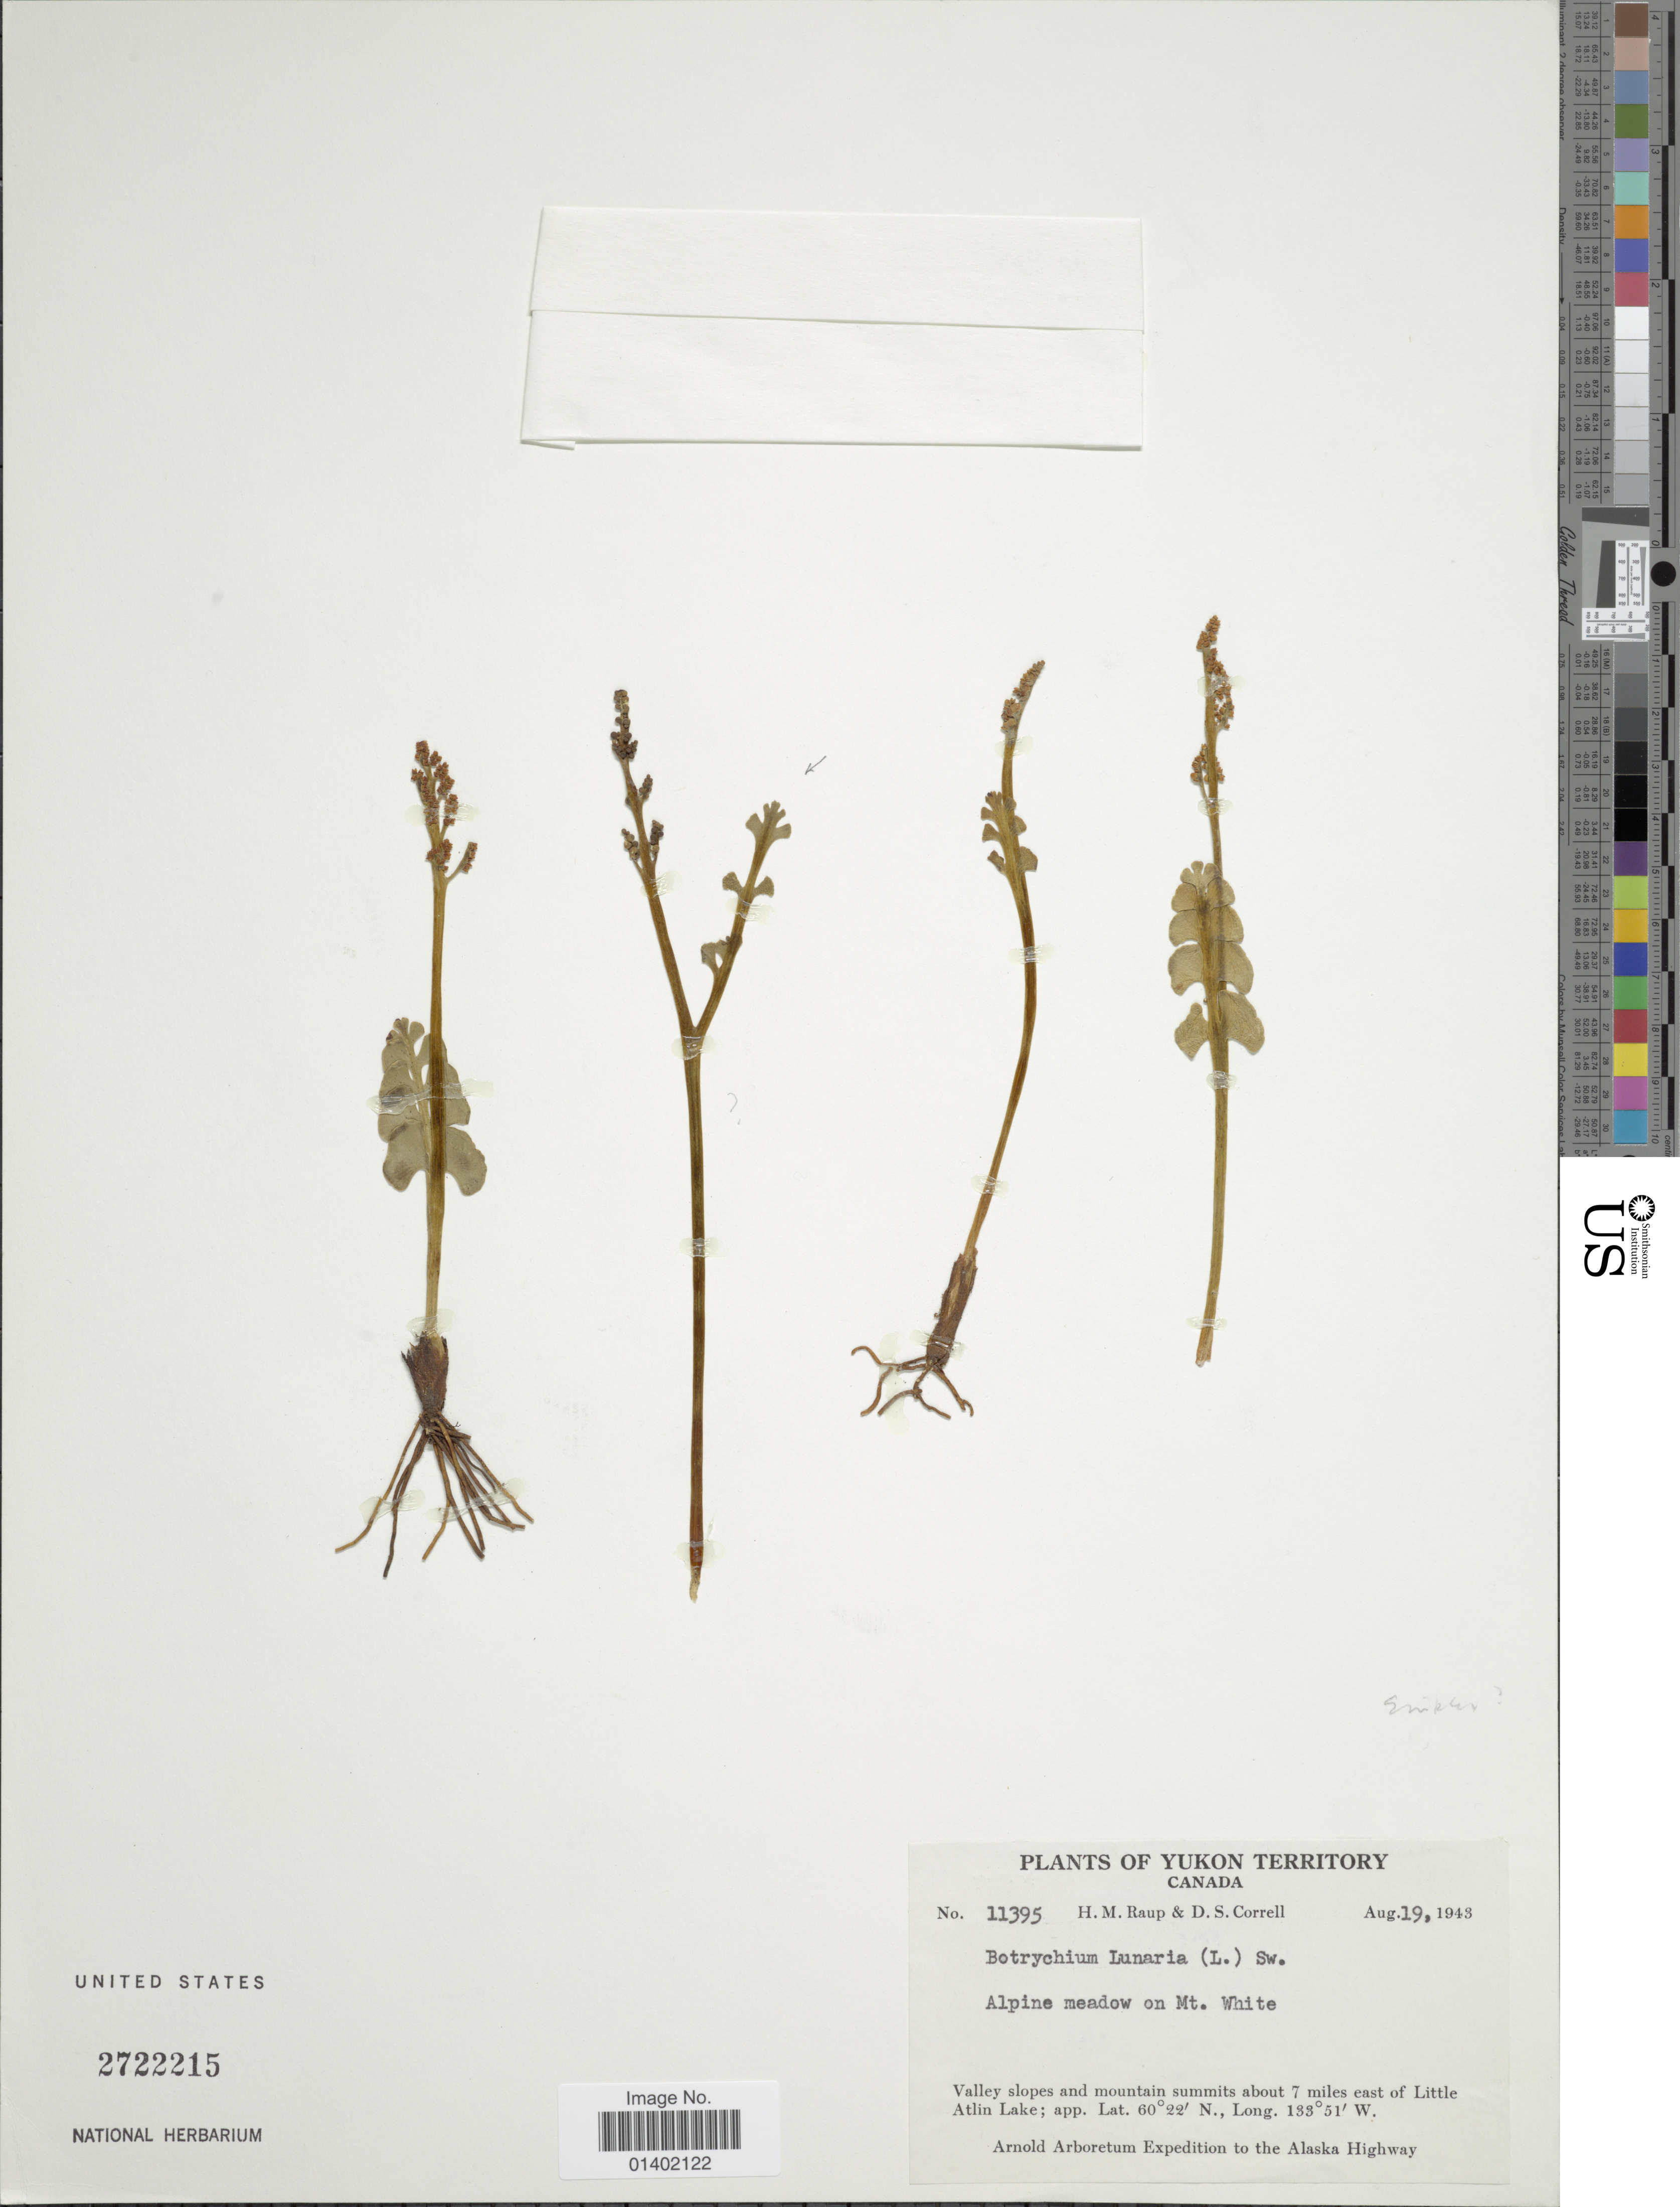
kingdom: Plantae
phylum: Tracheophyta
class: Polypodiopsida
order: Ophioglossales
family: Ophioglossaceae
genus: Botrychium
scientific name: Botrychium lunaria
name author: (L.) Sw.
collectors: H. Raup & D. S. Correll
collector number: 11395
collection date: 1943-08-19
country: Canada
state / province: Yukon Territory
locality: Plants of Yukon Territory, Alphine meadow on Mt. White, Valley slopes and mountain summits about 7 miles east of Little Atlin Lake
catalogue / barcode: US 2722215